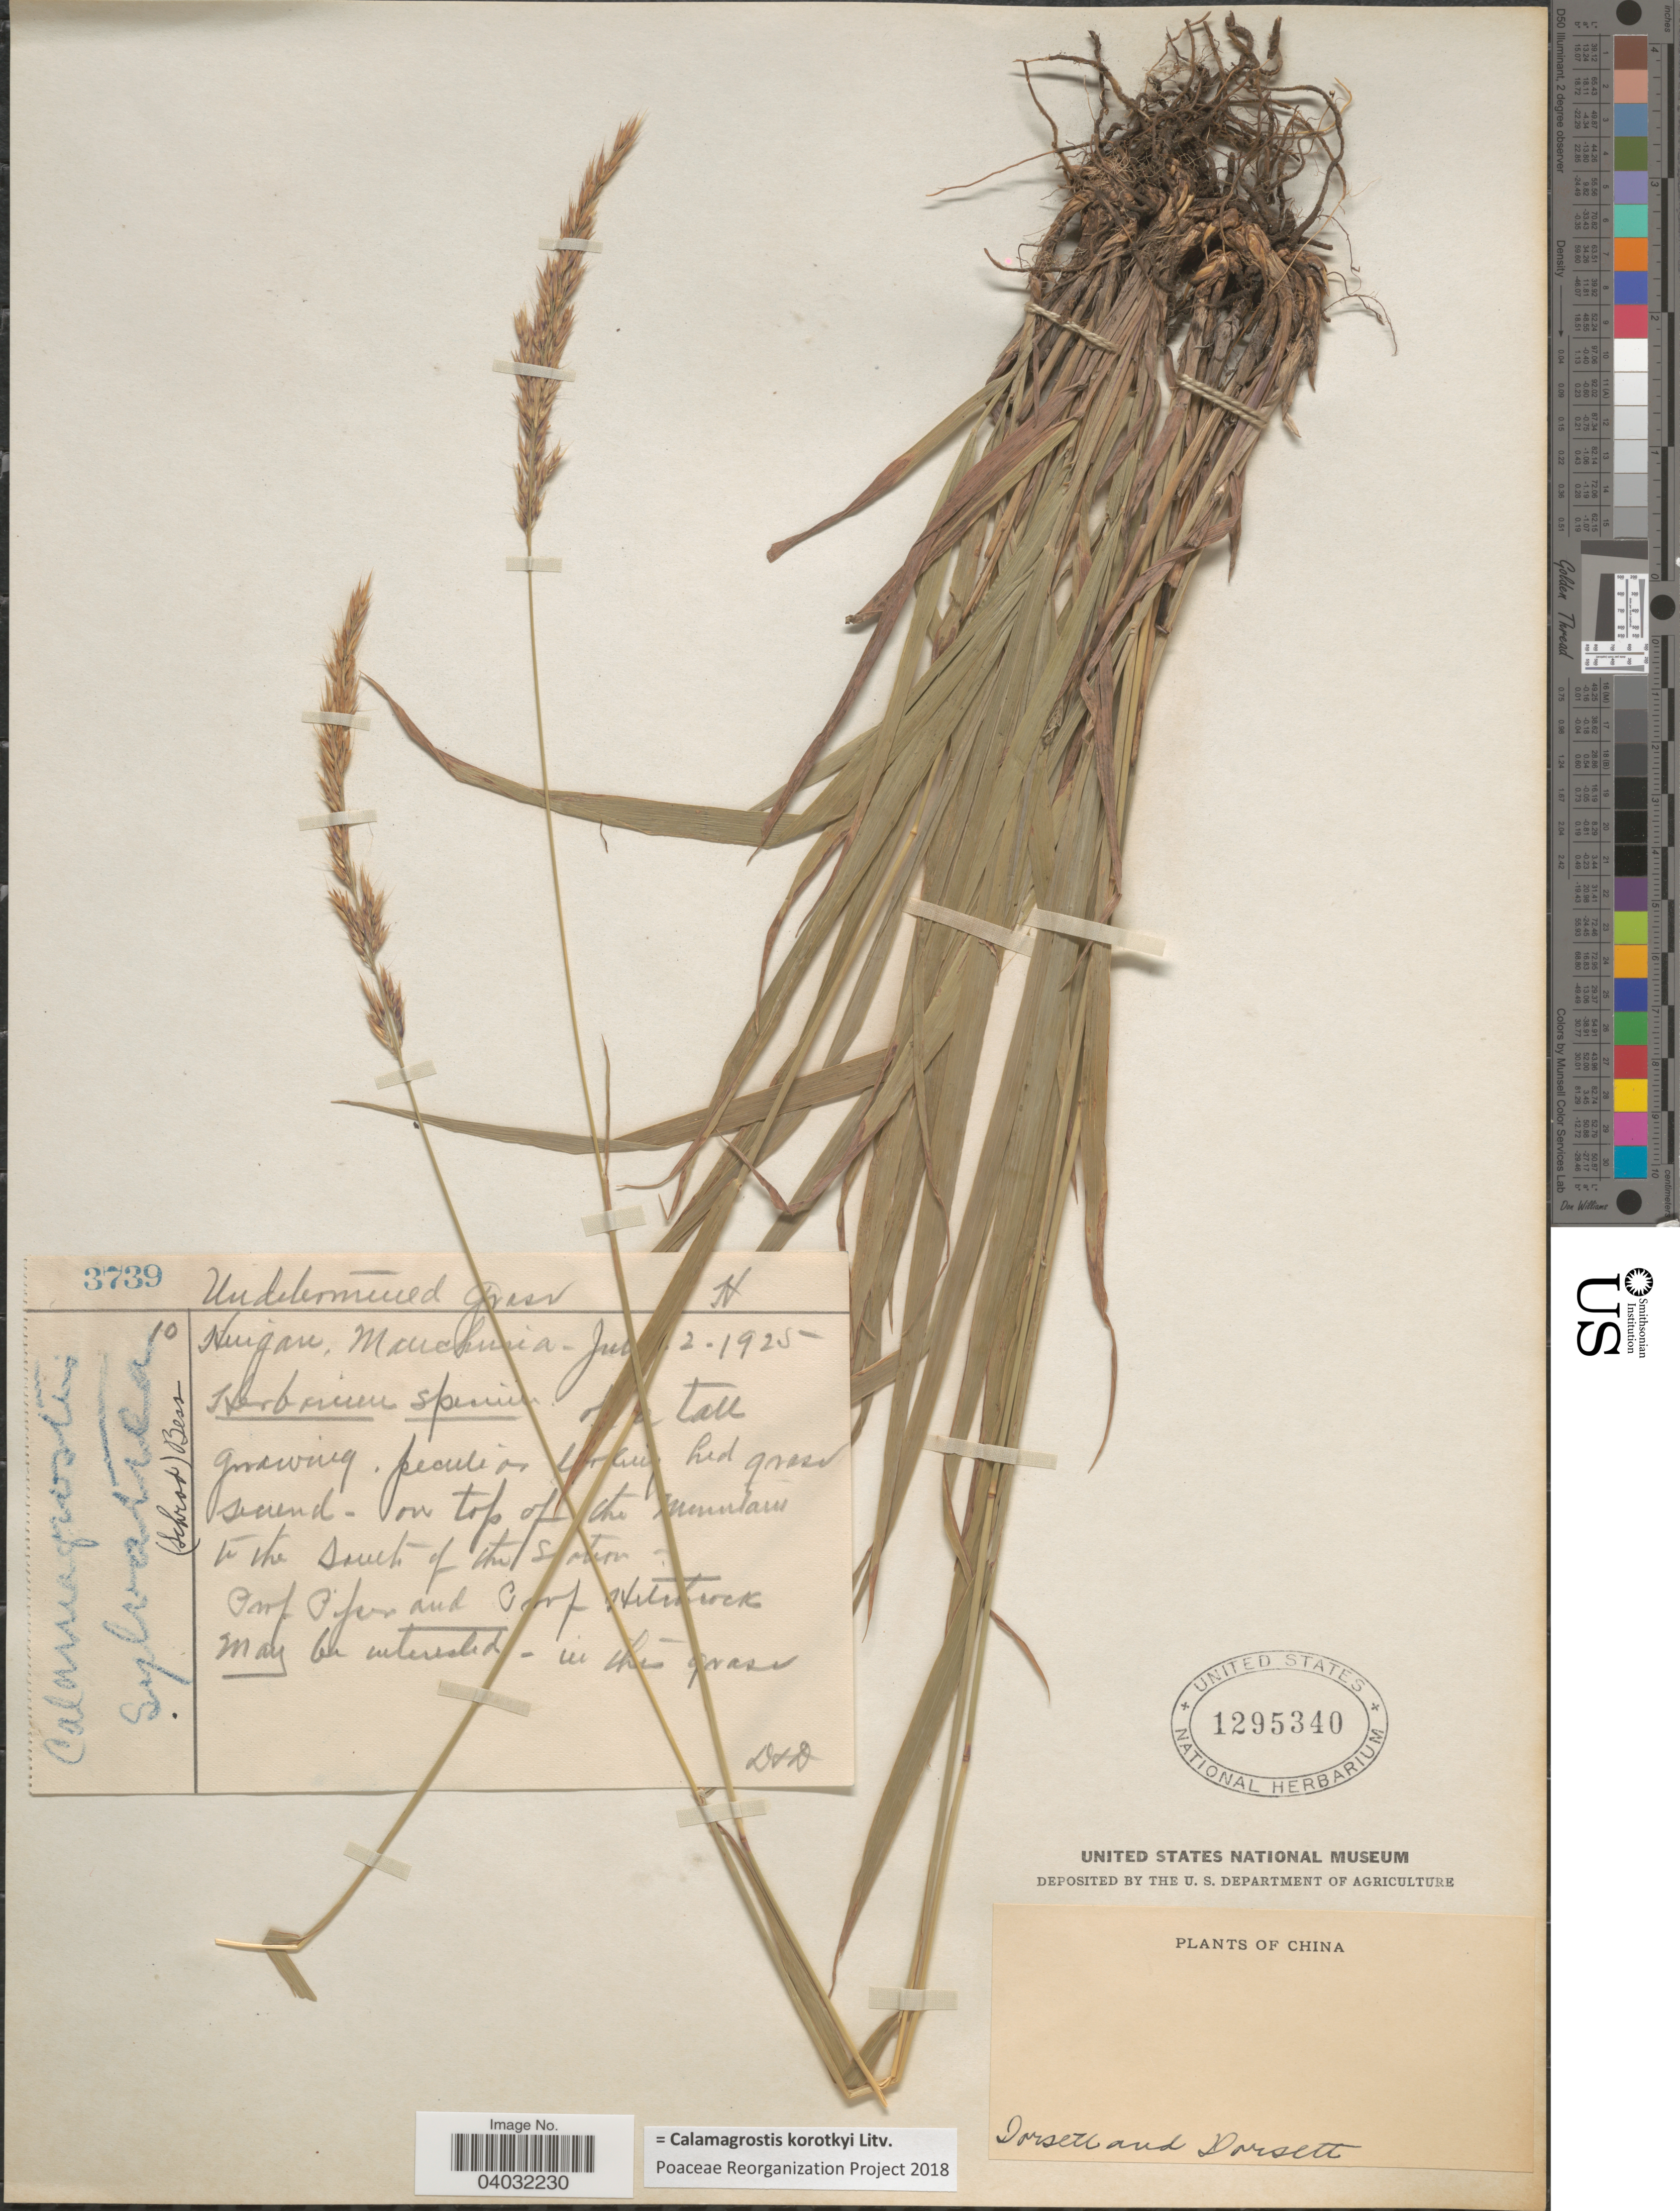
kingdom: Plantae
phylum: Tracheophyta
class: Liliopsida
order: Poales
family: Poaceae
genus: Calamagrostis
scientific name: Calamagrostis korotkyi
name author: Litv.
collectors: -- Dorsett & -- Dorsett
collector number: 3739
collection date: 1925-07-02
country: China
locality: Huigan, Manchuria. On top of the mountains of the South of the South.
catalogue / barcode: US 1295340